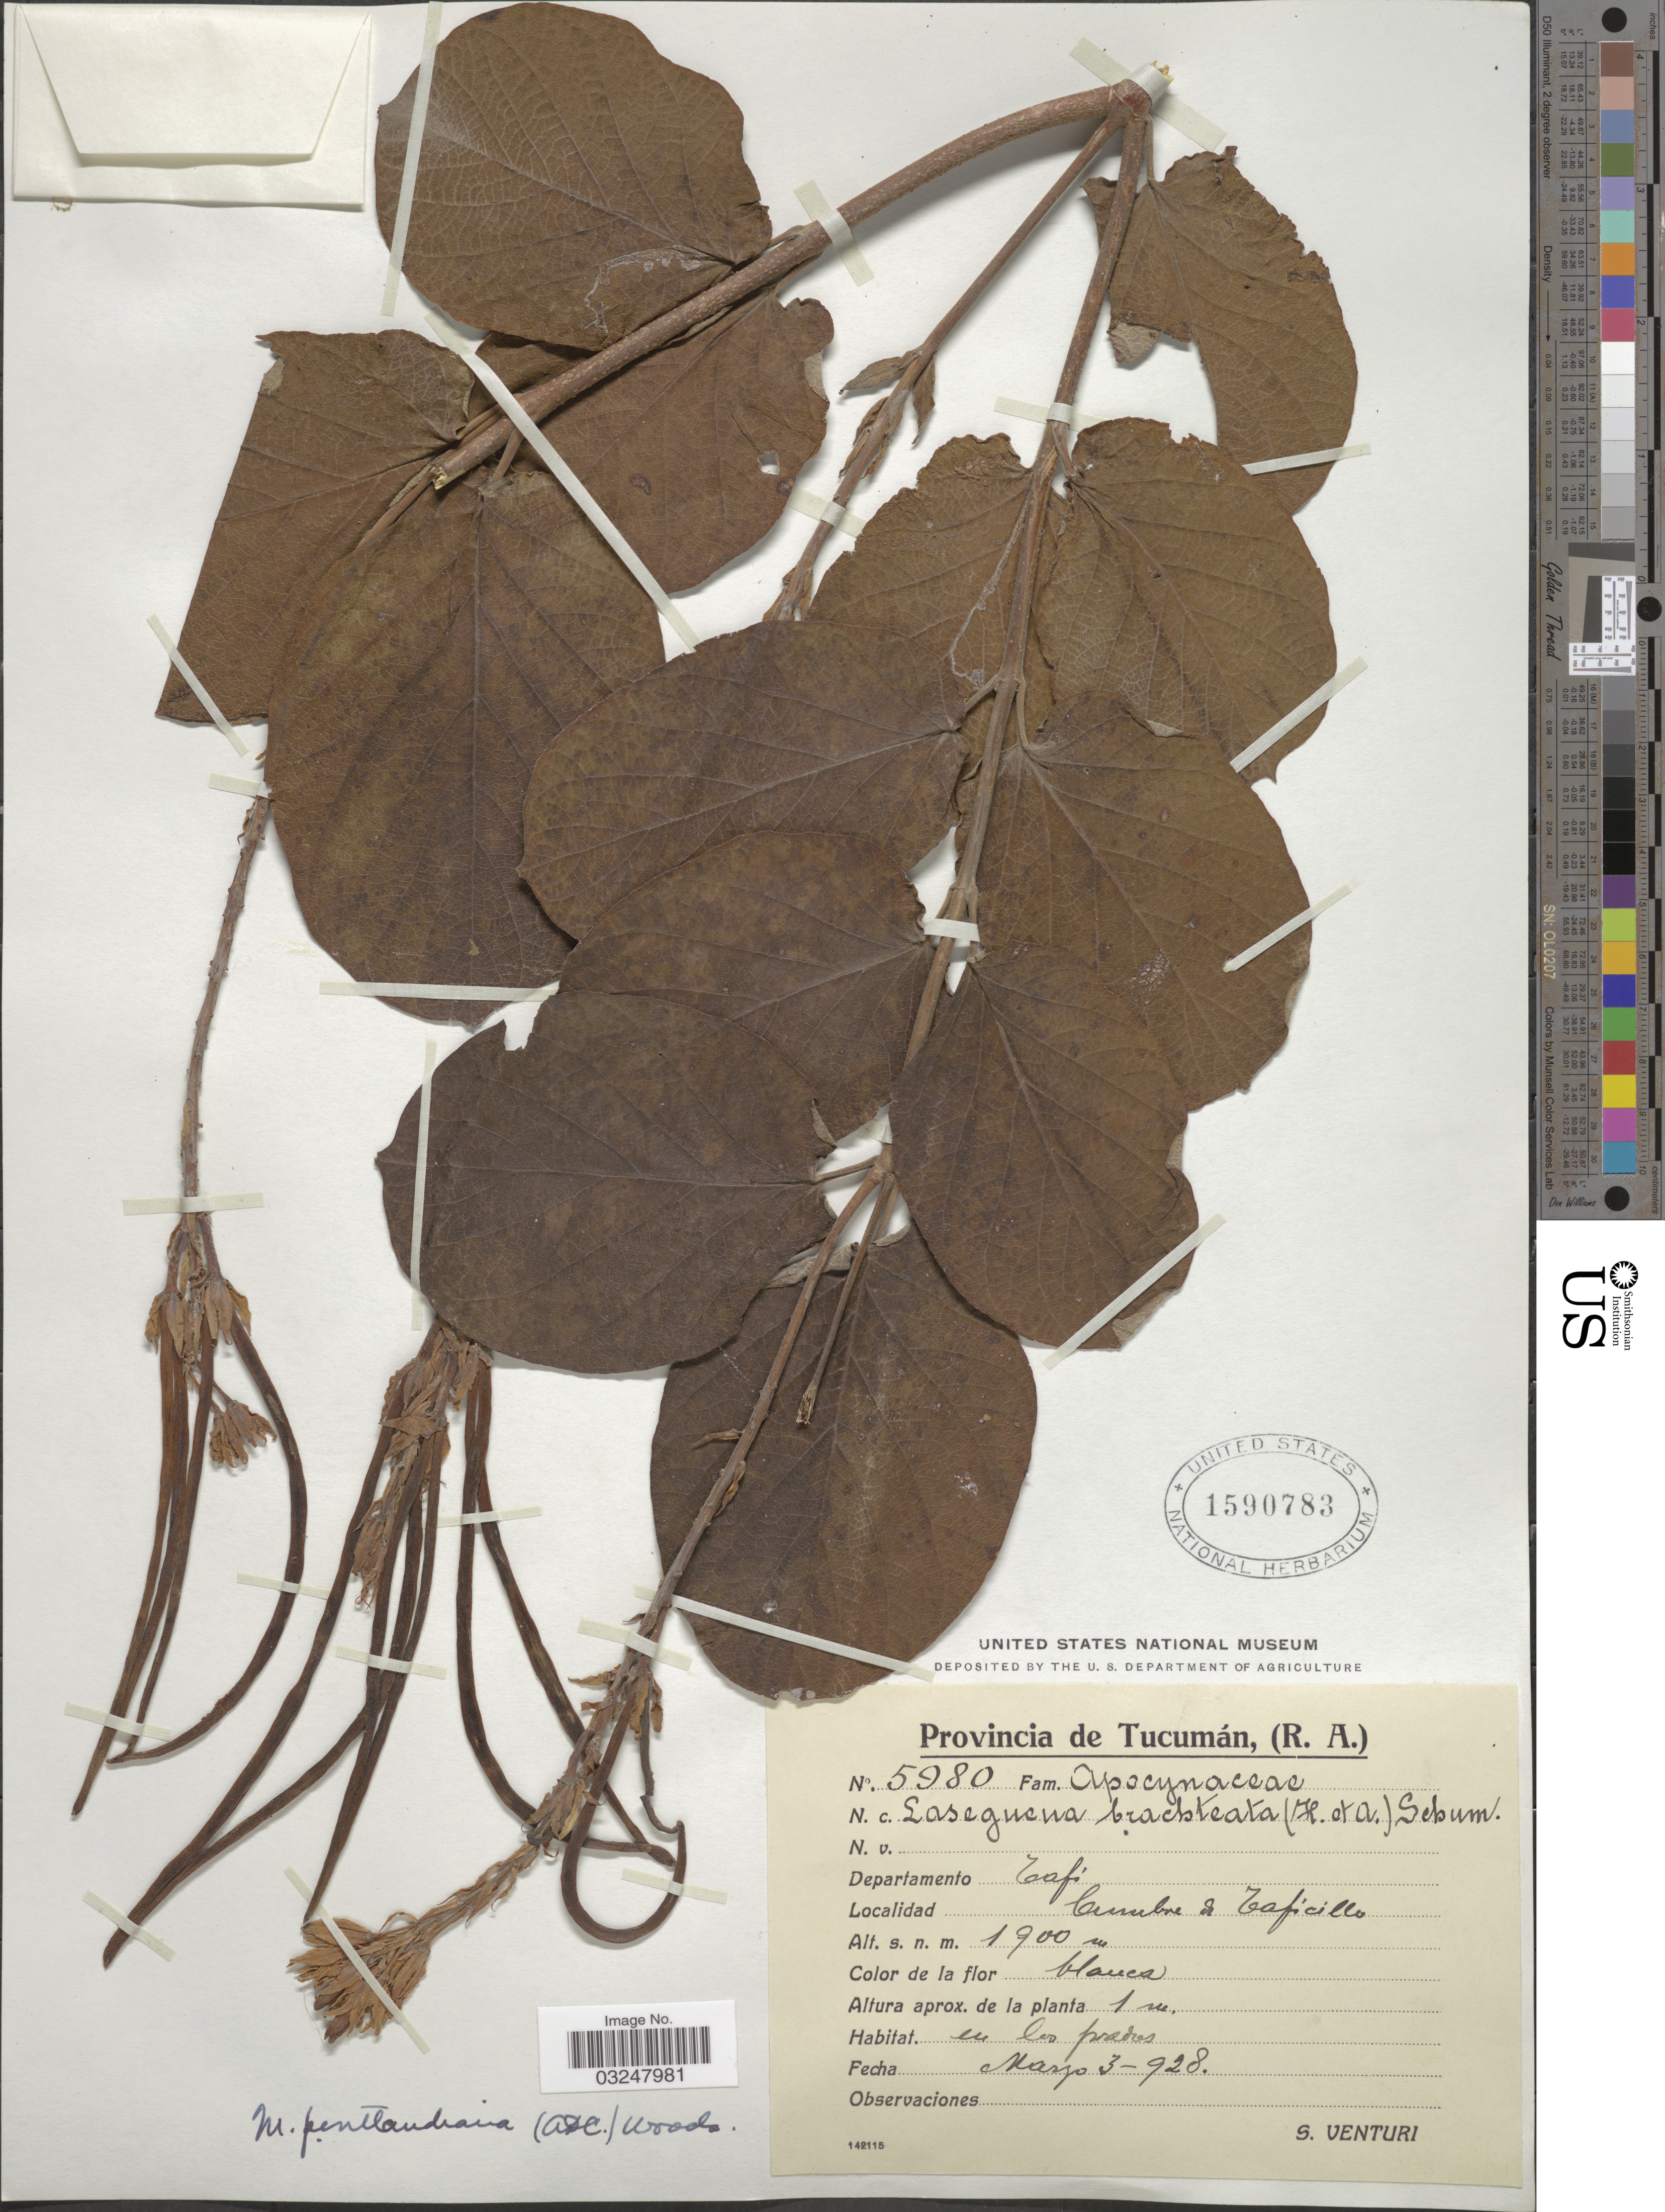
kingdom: Plantae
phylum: Tracheophyta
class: Magnoliopsida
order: Gentianales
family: Apocynaceae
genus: Mandevilla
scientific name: Mandevilla pentlandiana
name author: (DC.) Woodson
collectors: S. Venturi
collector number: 5980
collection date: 1928-03-03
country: Argentina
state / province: Tucuman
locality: Provincia de Tucumán, (R.A.) Departamento Tafi, Cumbre de Taficillo.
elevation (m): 1900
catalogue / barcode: US 1590783